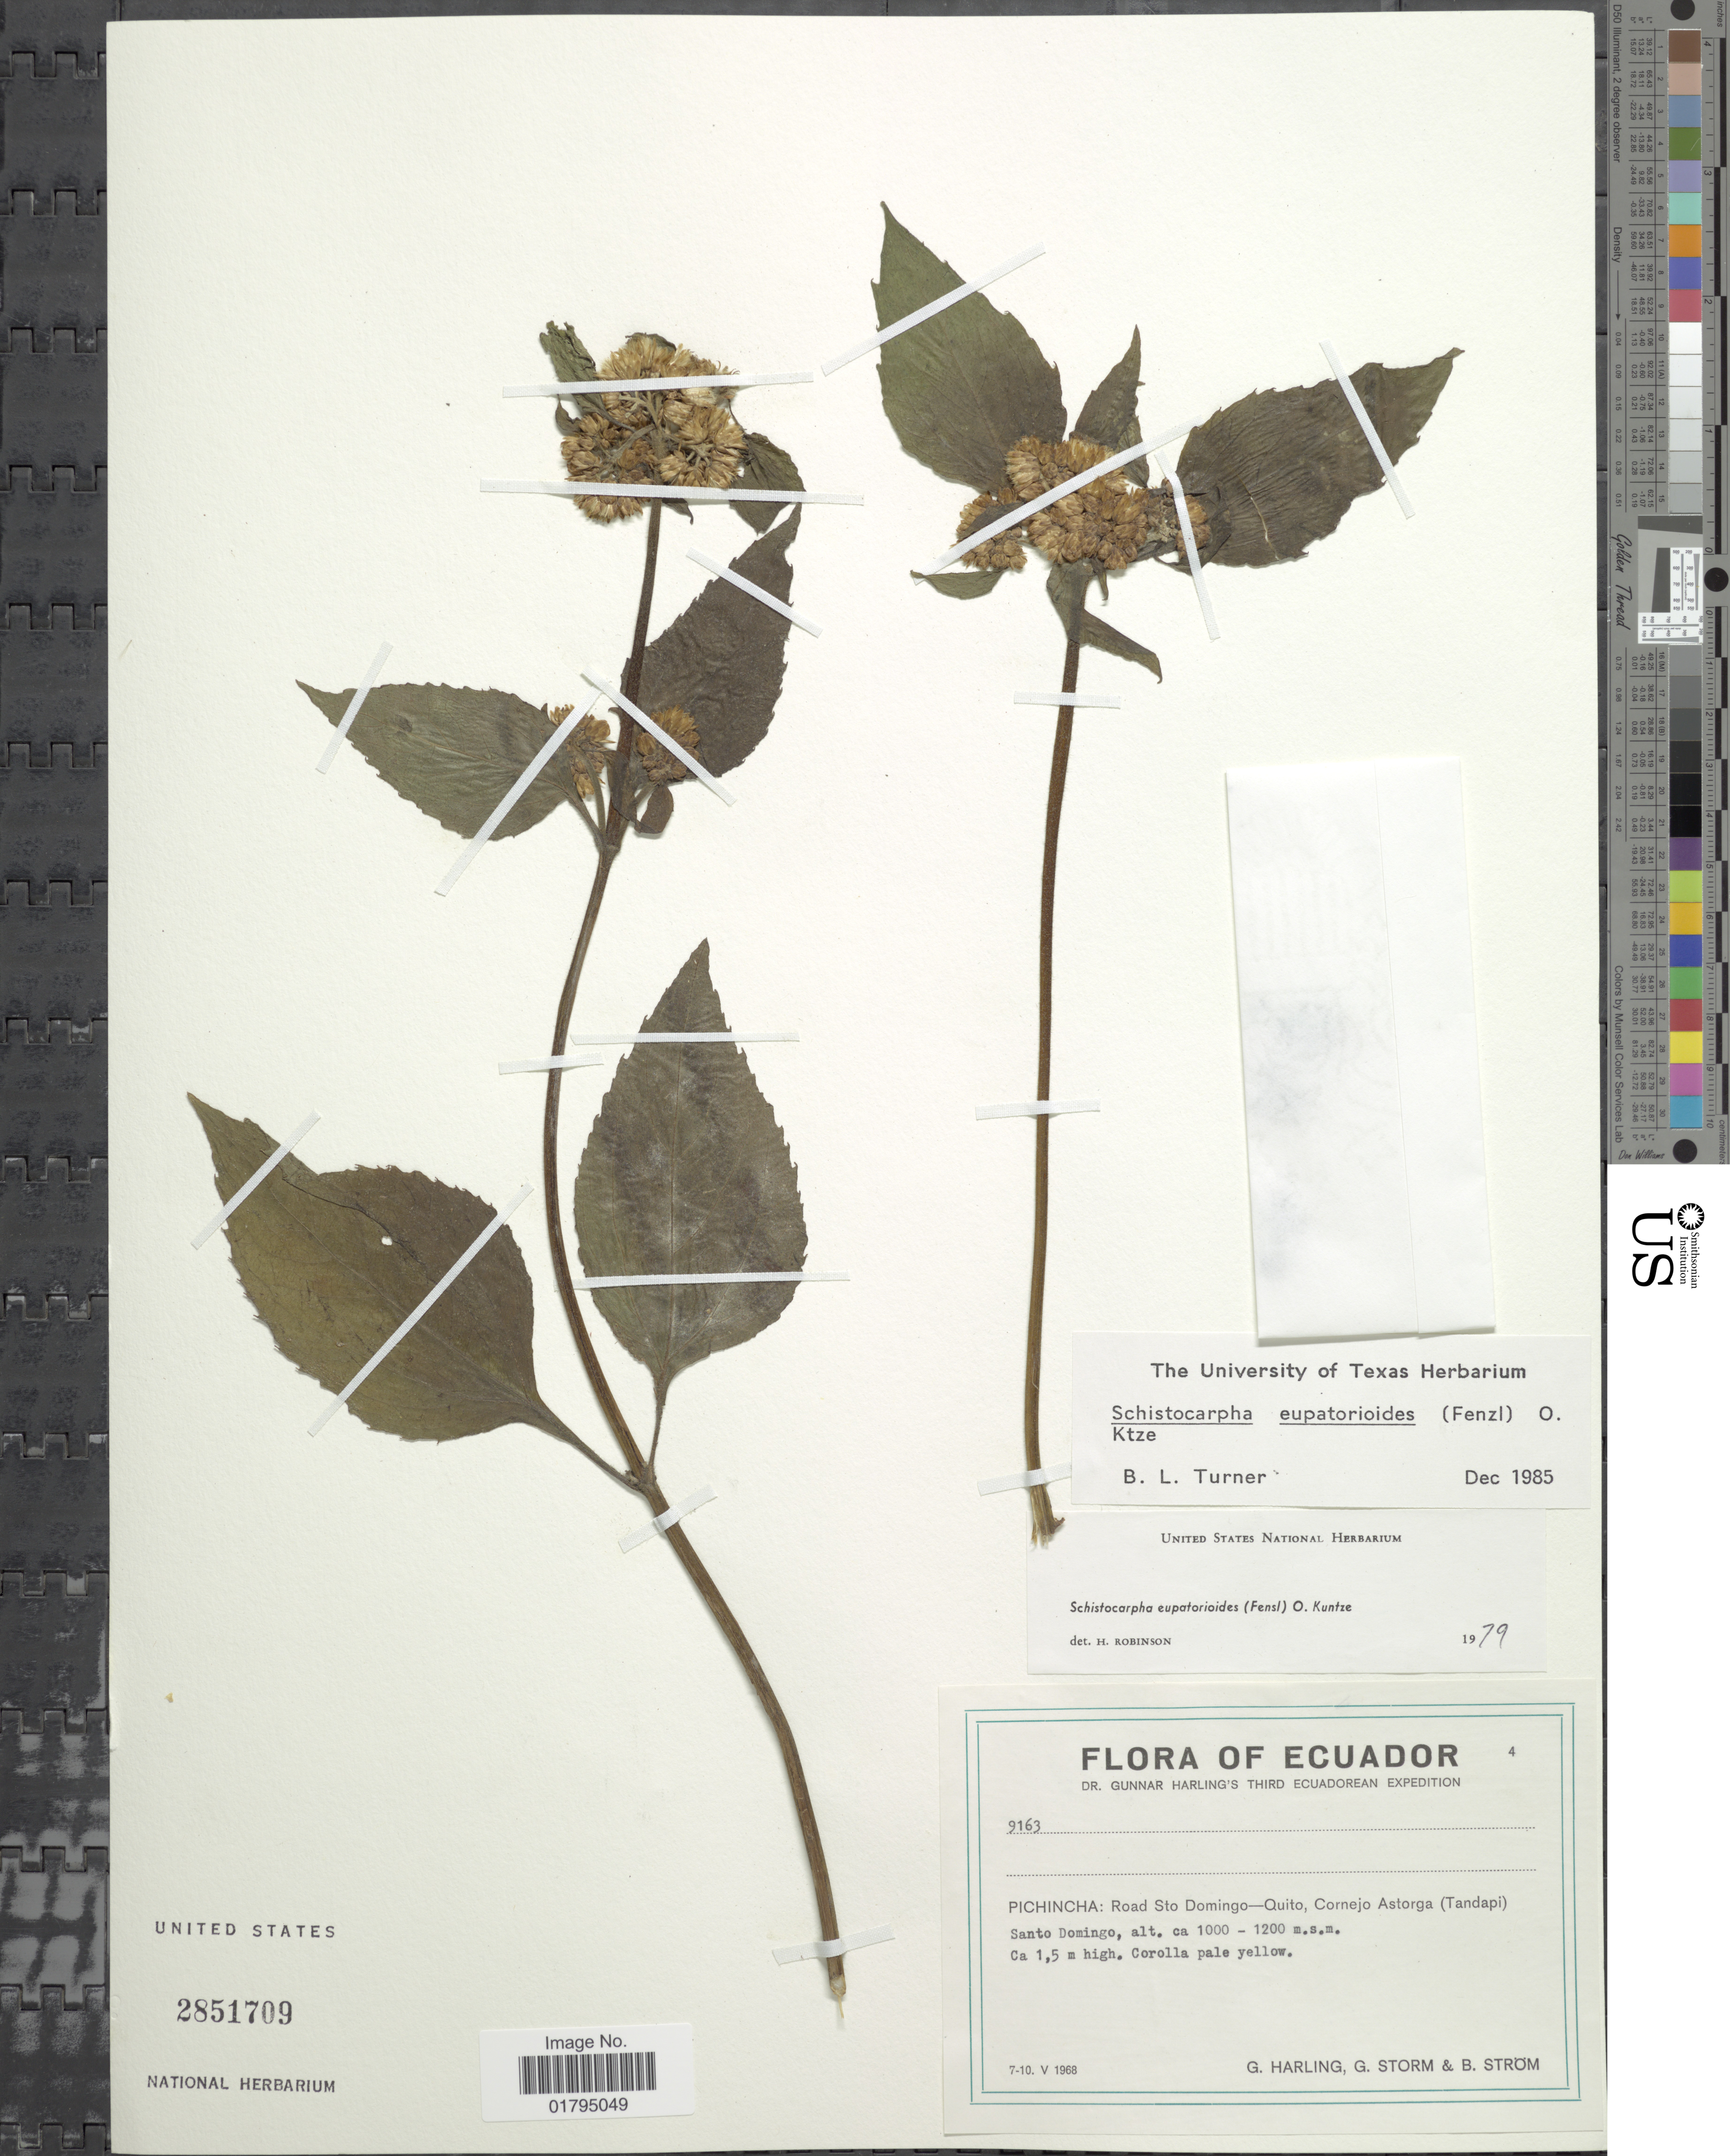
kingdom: Plantae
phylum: Tracheophyta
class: Magnoliopsida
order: Asterales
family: Asteraceae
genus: Schistocarpha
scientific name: Schistocarpha eupatorioides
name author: (Fenzl) Kuntze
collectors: G. Harling, G. Storm & B. Strom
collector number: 9163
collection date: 1968-05-07/1968-05-10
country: Ecuador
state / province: Pichincha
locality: Pichincha: Road Sto Domingo - Quito, Cornejo Astorga (Tandapi) Santo Domingo.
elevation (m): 1000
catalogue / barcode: US 2851709